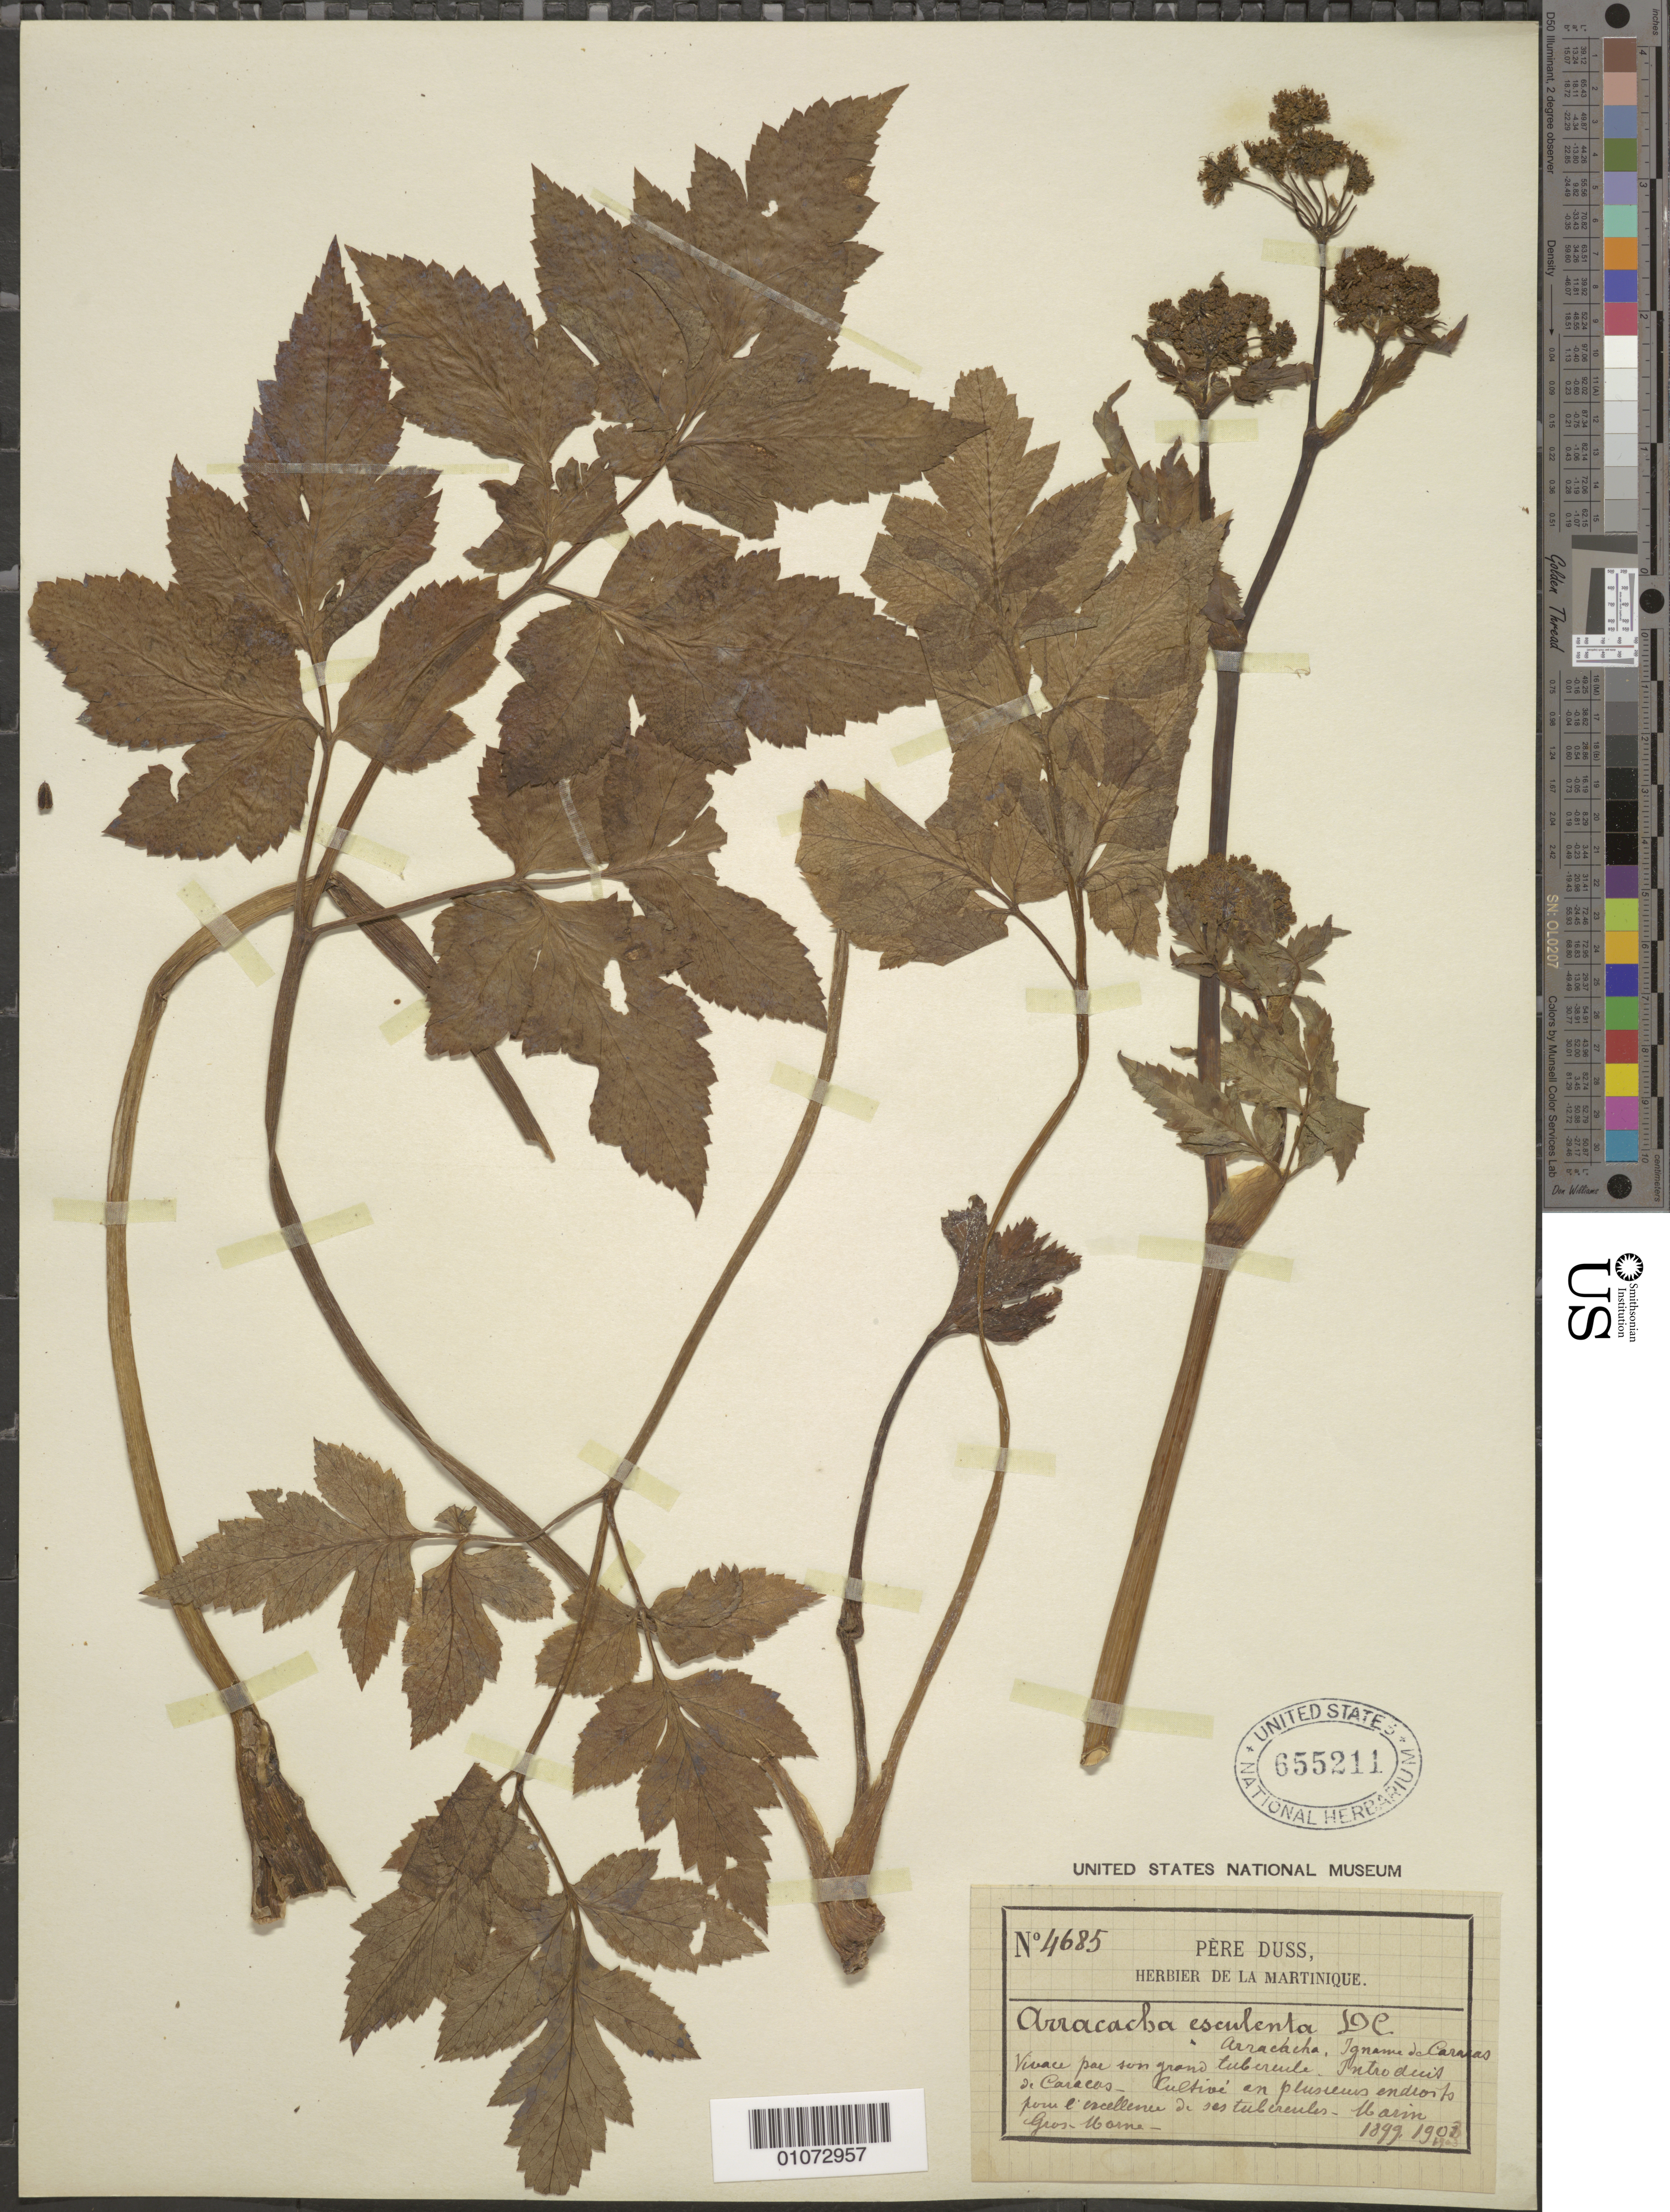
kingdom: Plantae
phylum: Tracheophyta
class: Magnoliopsida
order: Apiales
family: Apiaceae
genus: Arracacia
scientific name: Arracacia xanthorrhiza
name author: Bancr.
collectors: Père Duss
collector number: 4685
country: Martinique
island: Martinique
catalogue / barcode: US 655211